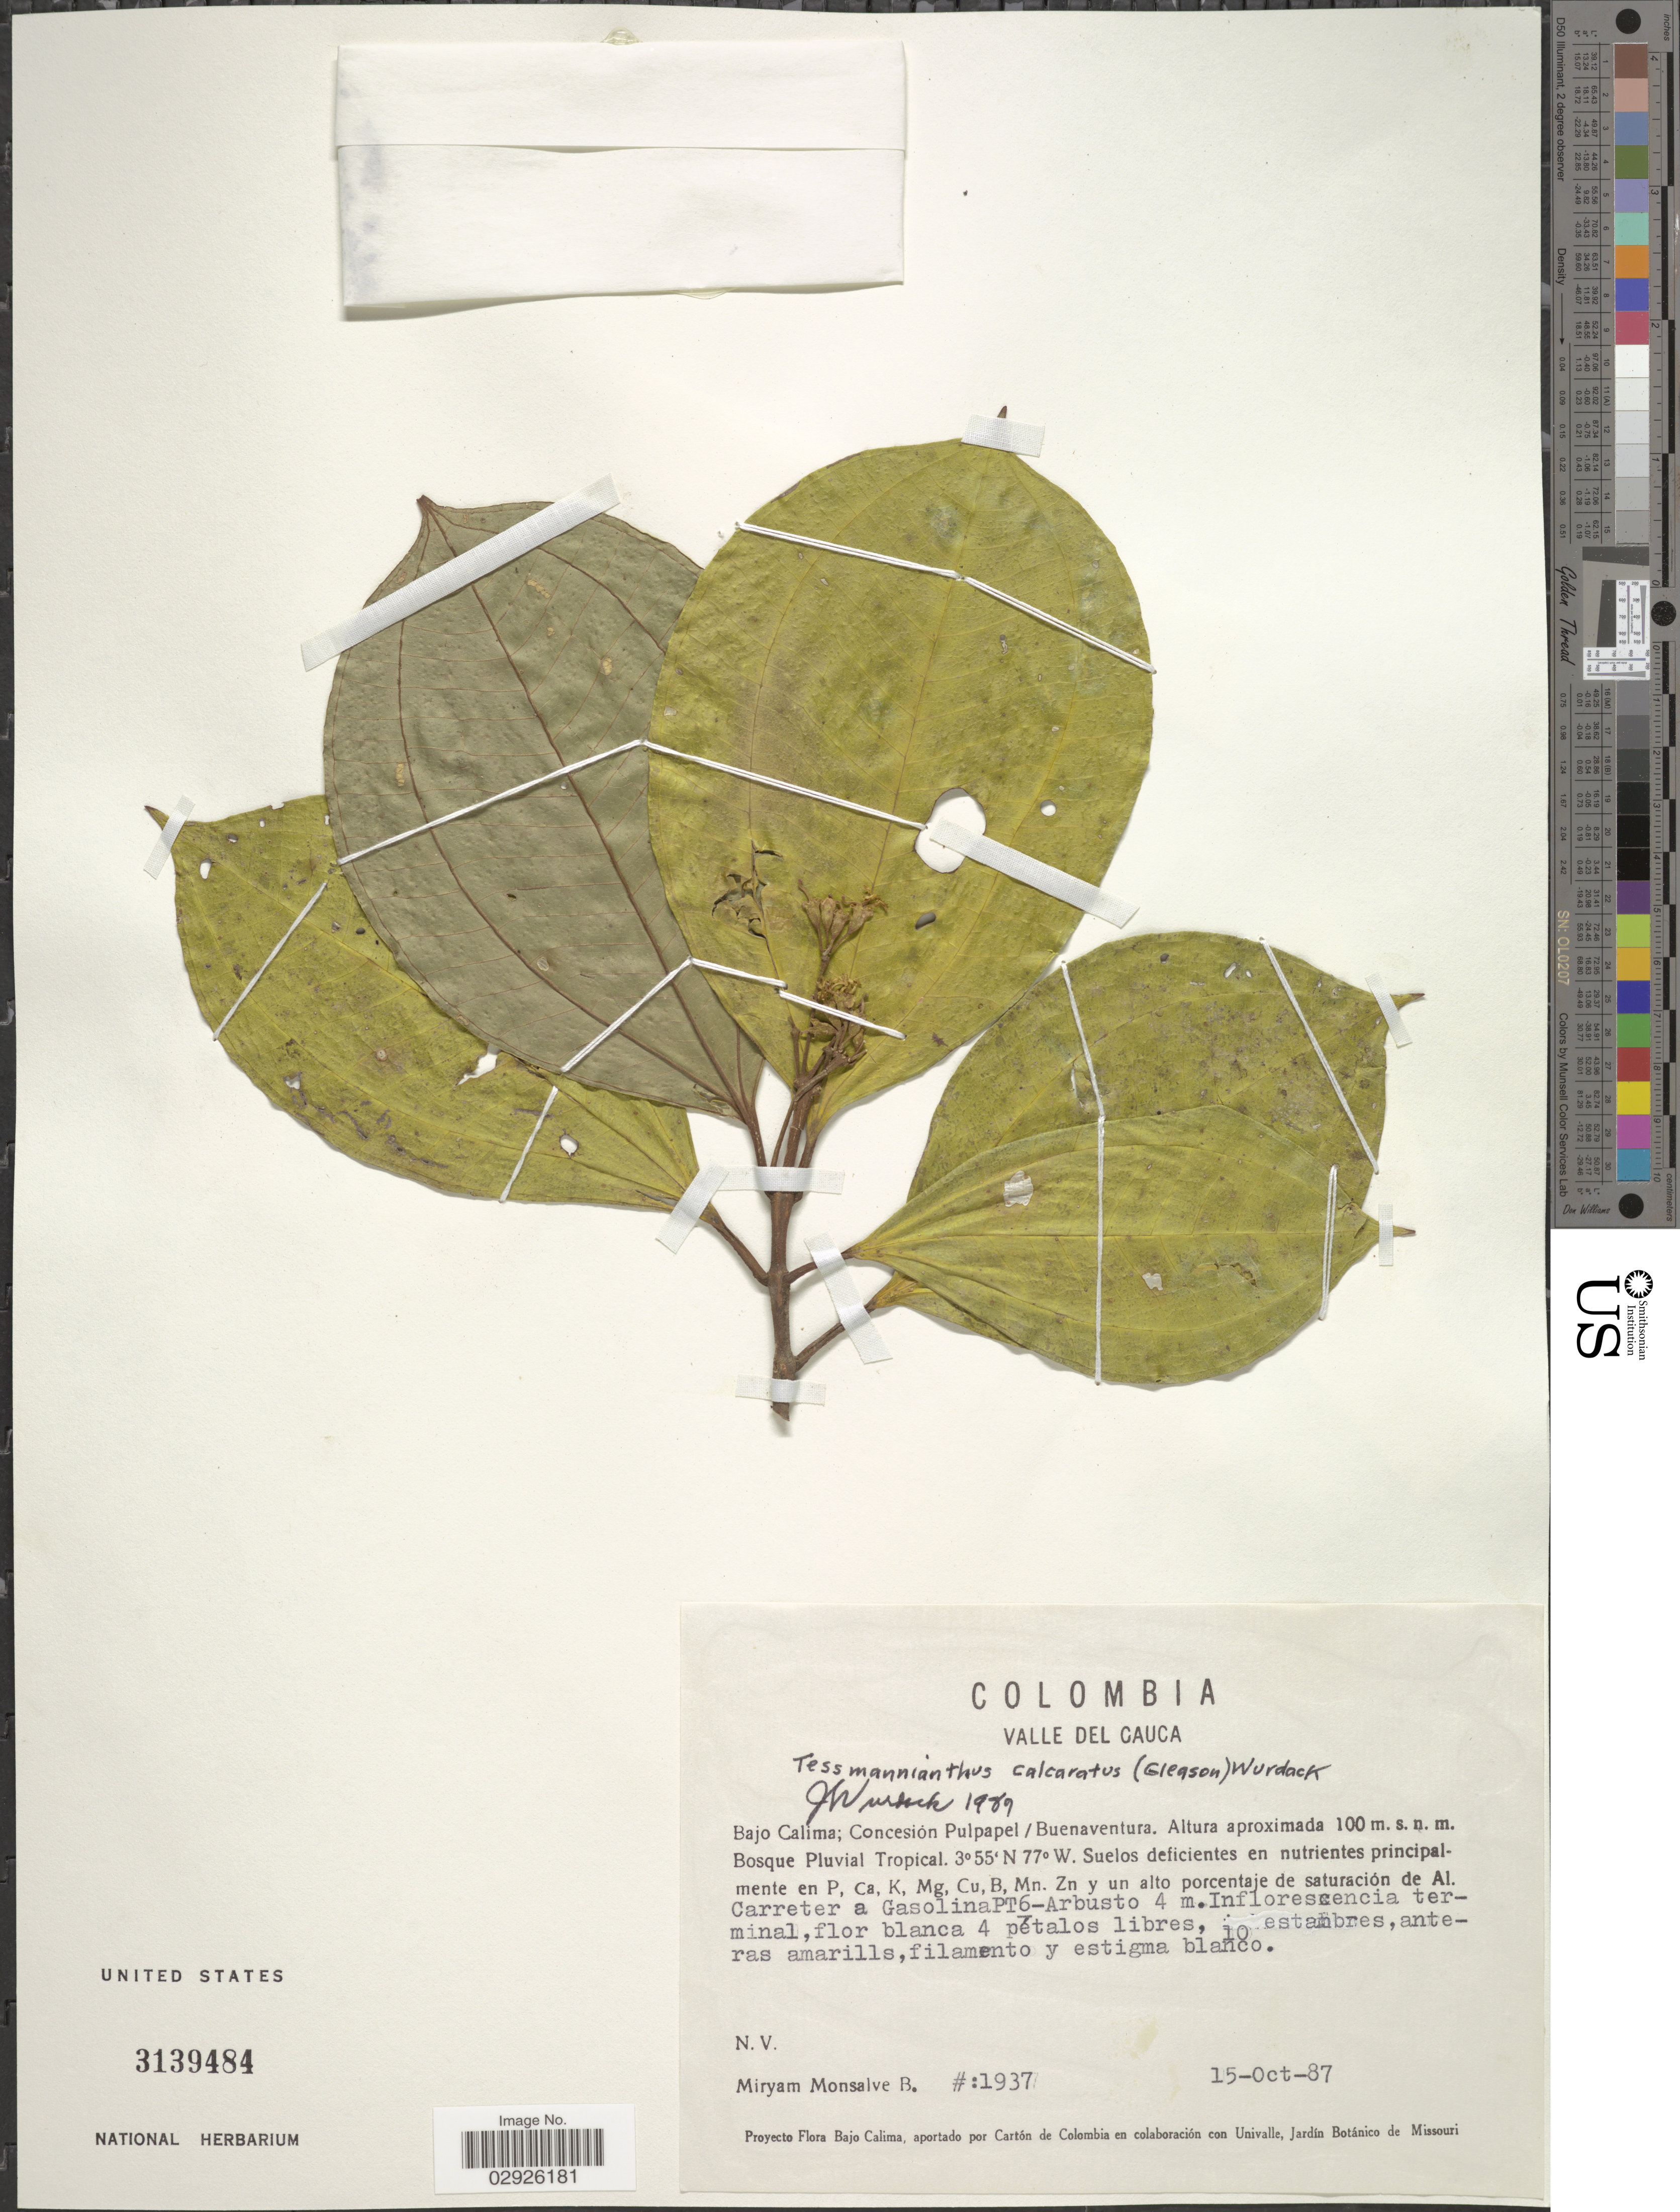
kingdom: Plantae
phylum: Tracheophyta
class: Magnoliopsida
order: Myrtales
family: Melastomataceae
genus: Tessmannianthus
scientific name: Tessmannianthus calcaratus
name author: (Gleason) Wurdack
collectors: M. Monsalve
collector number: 1937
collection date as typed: Transcribed d/m/y: 15/10/87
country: Colombia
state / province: Valle del Cauca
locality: Bajo Calima; Concesión Pulpapel/ Buenaventura. Carreter a GasolinaPT6.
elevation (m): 100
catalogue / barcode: US 3139484